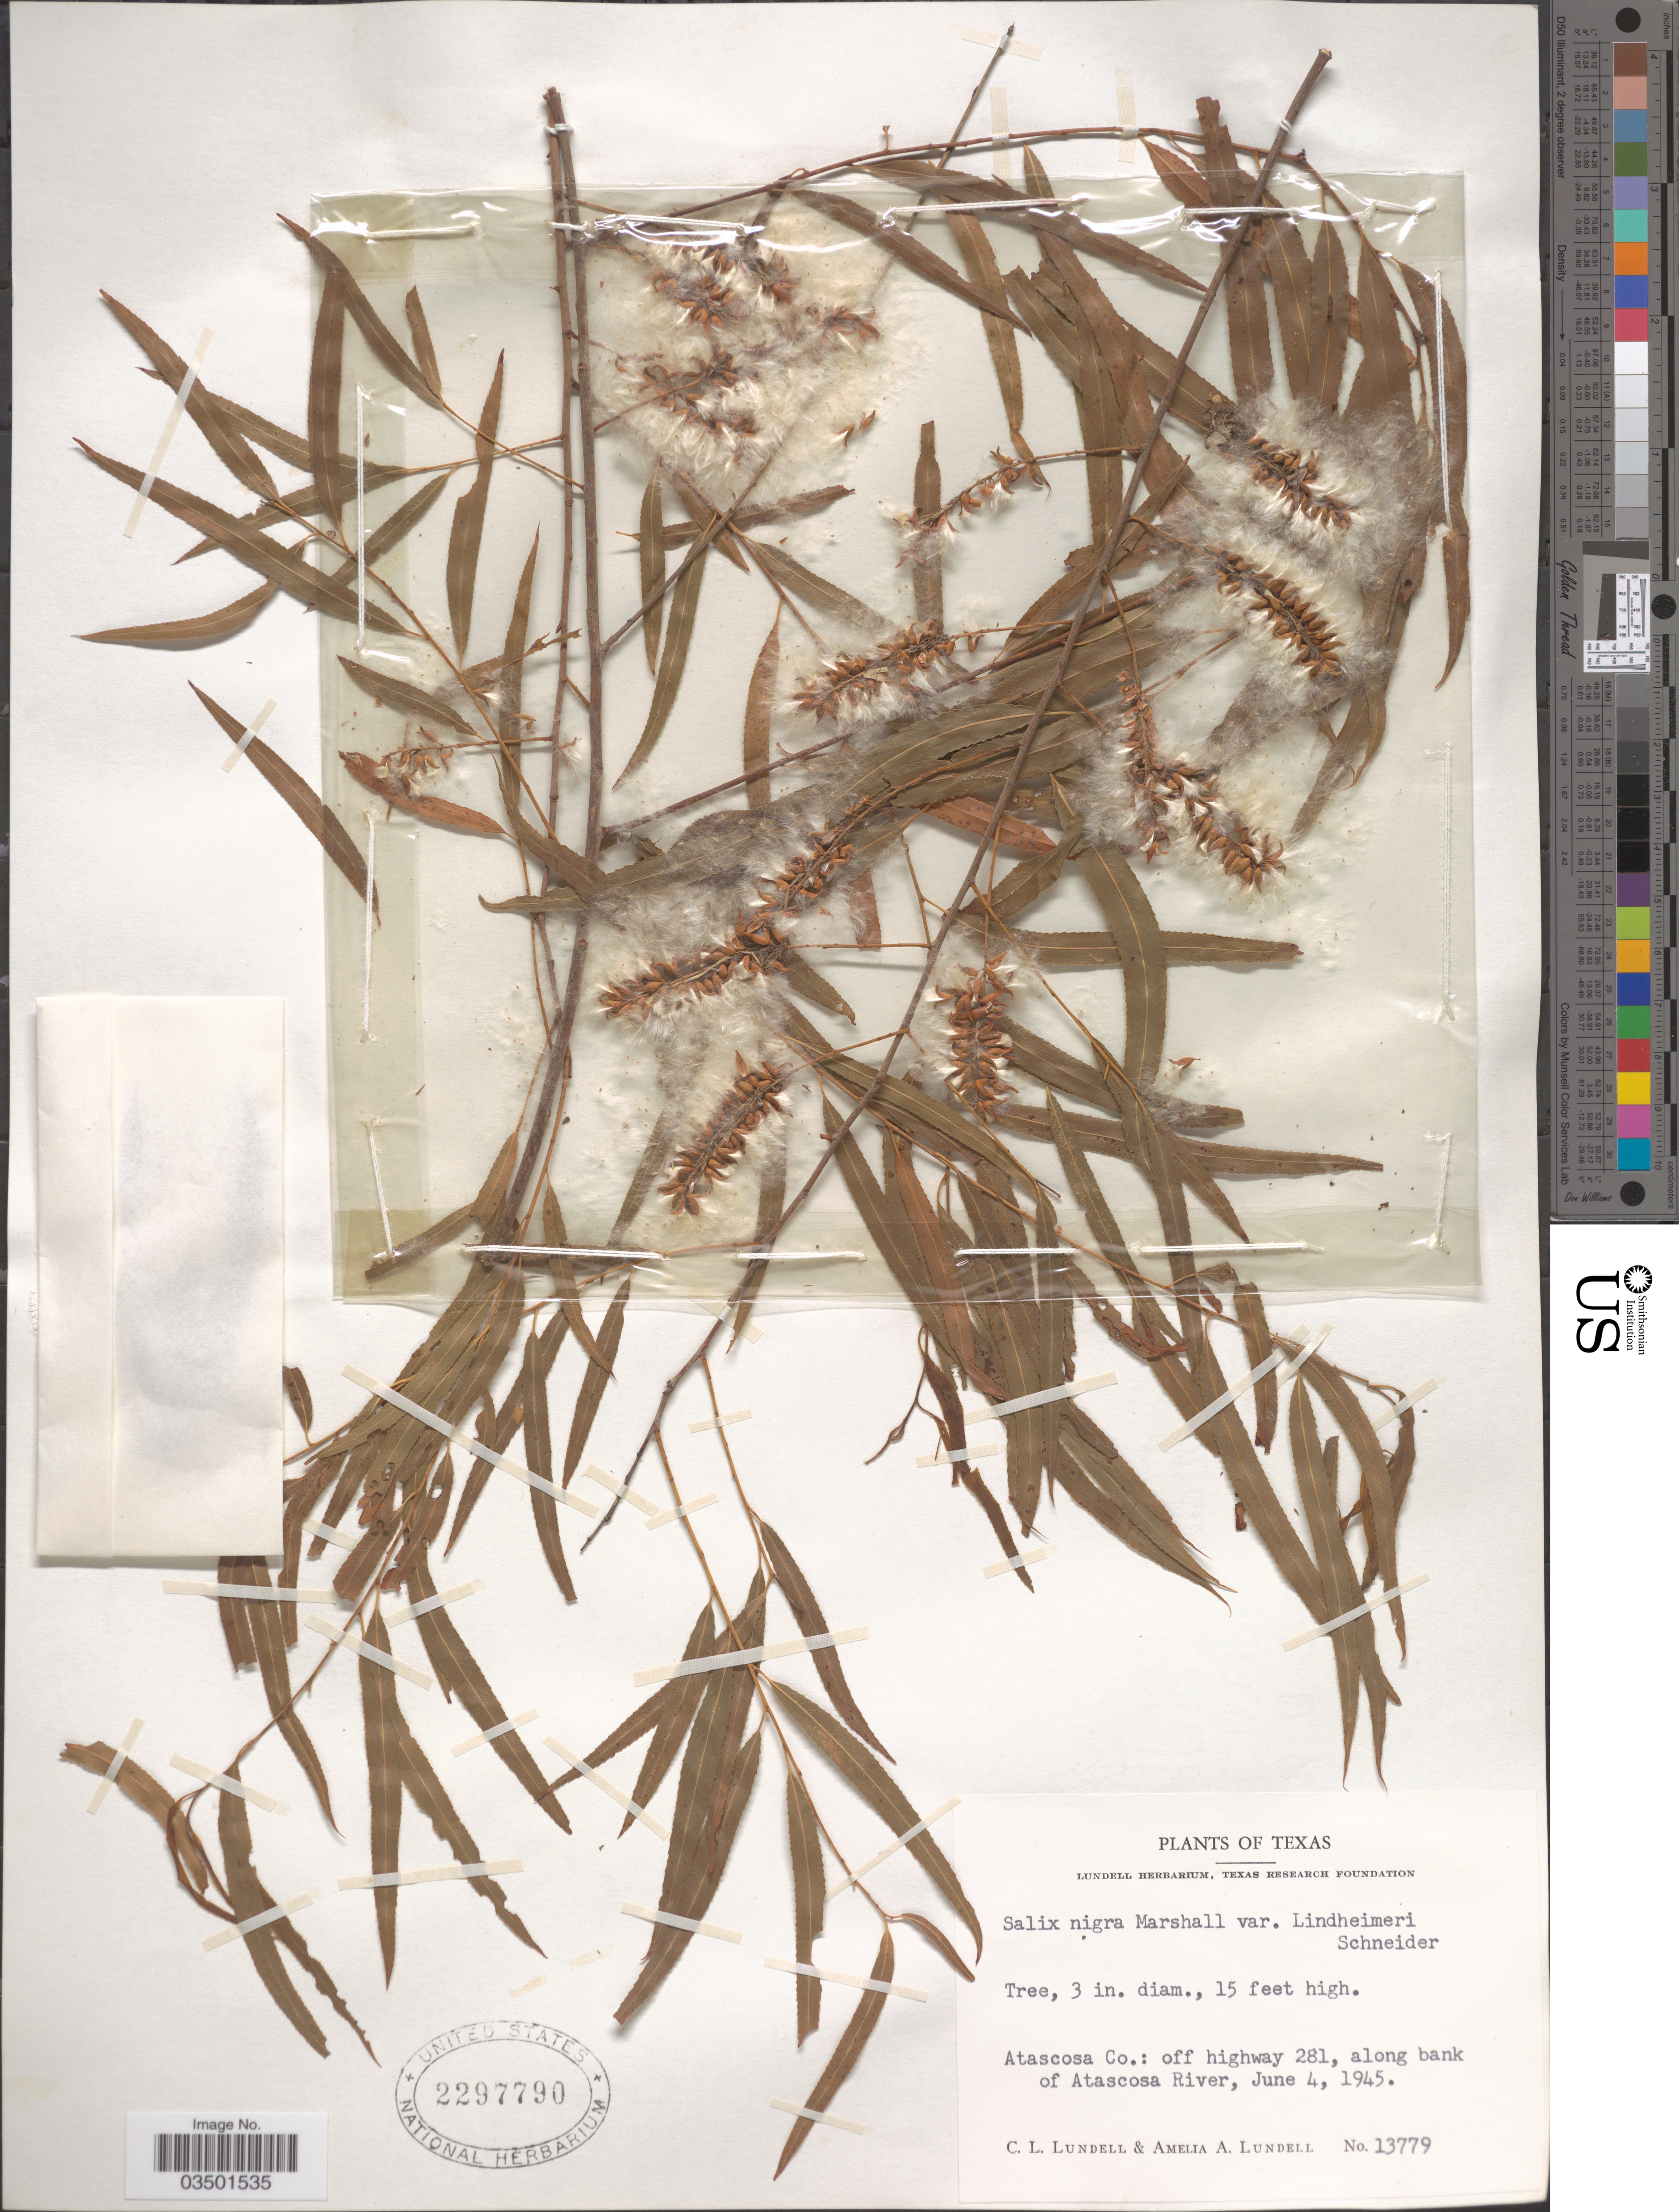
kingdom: Plantae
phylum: Tracheophyta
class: Magnoliopsida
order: Malpighiales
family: Salicaceae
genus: Salix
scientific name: Salix nigra var. lindheimeri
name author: C.K. Schneid.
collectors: C. L. Lundell & A. A. Lundell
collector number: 13779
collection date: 1945-06-04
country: United States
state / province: Texas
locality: Atascosa Co.: off highway 281, along bank of Atascosa River.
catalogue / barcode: US 2297790